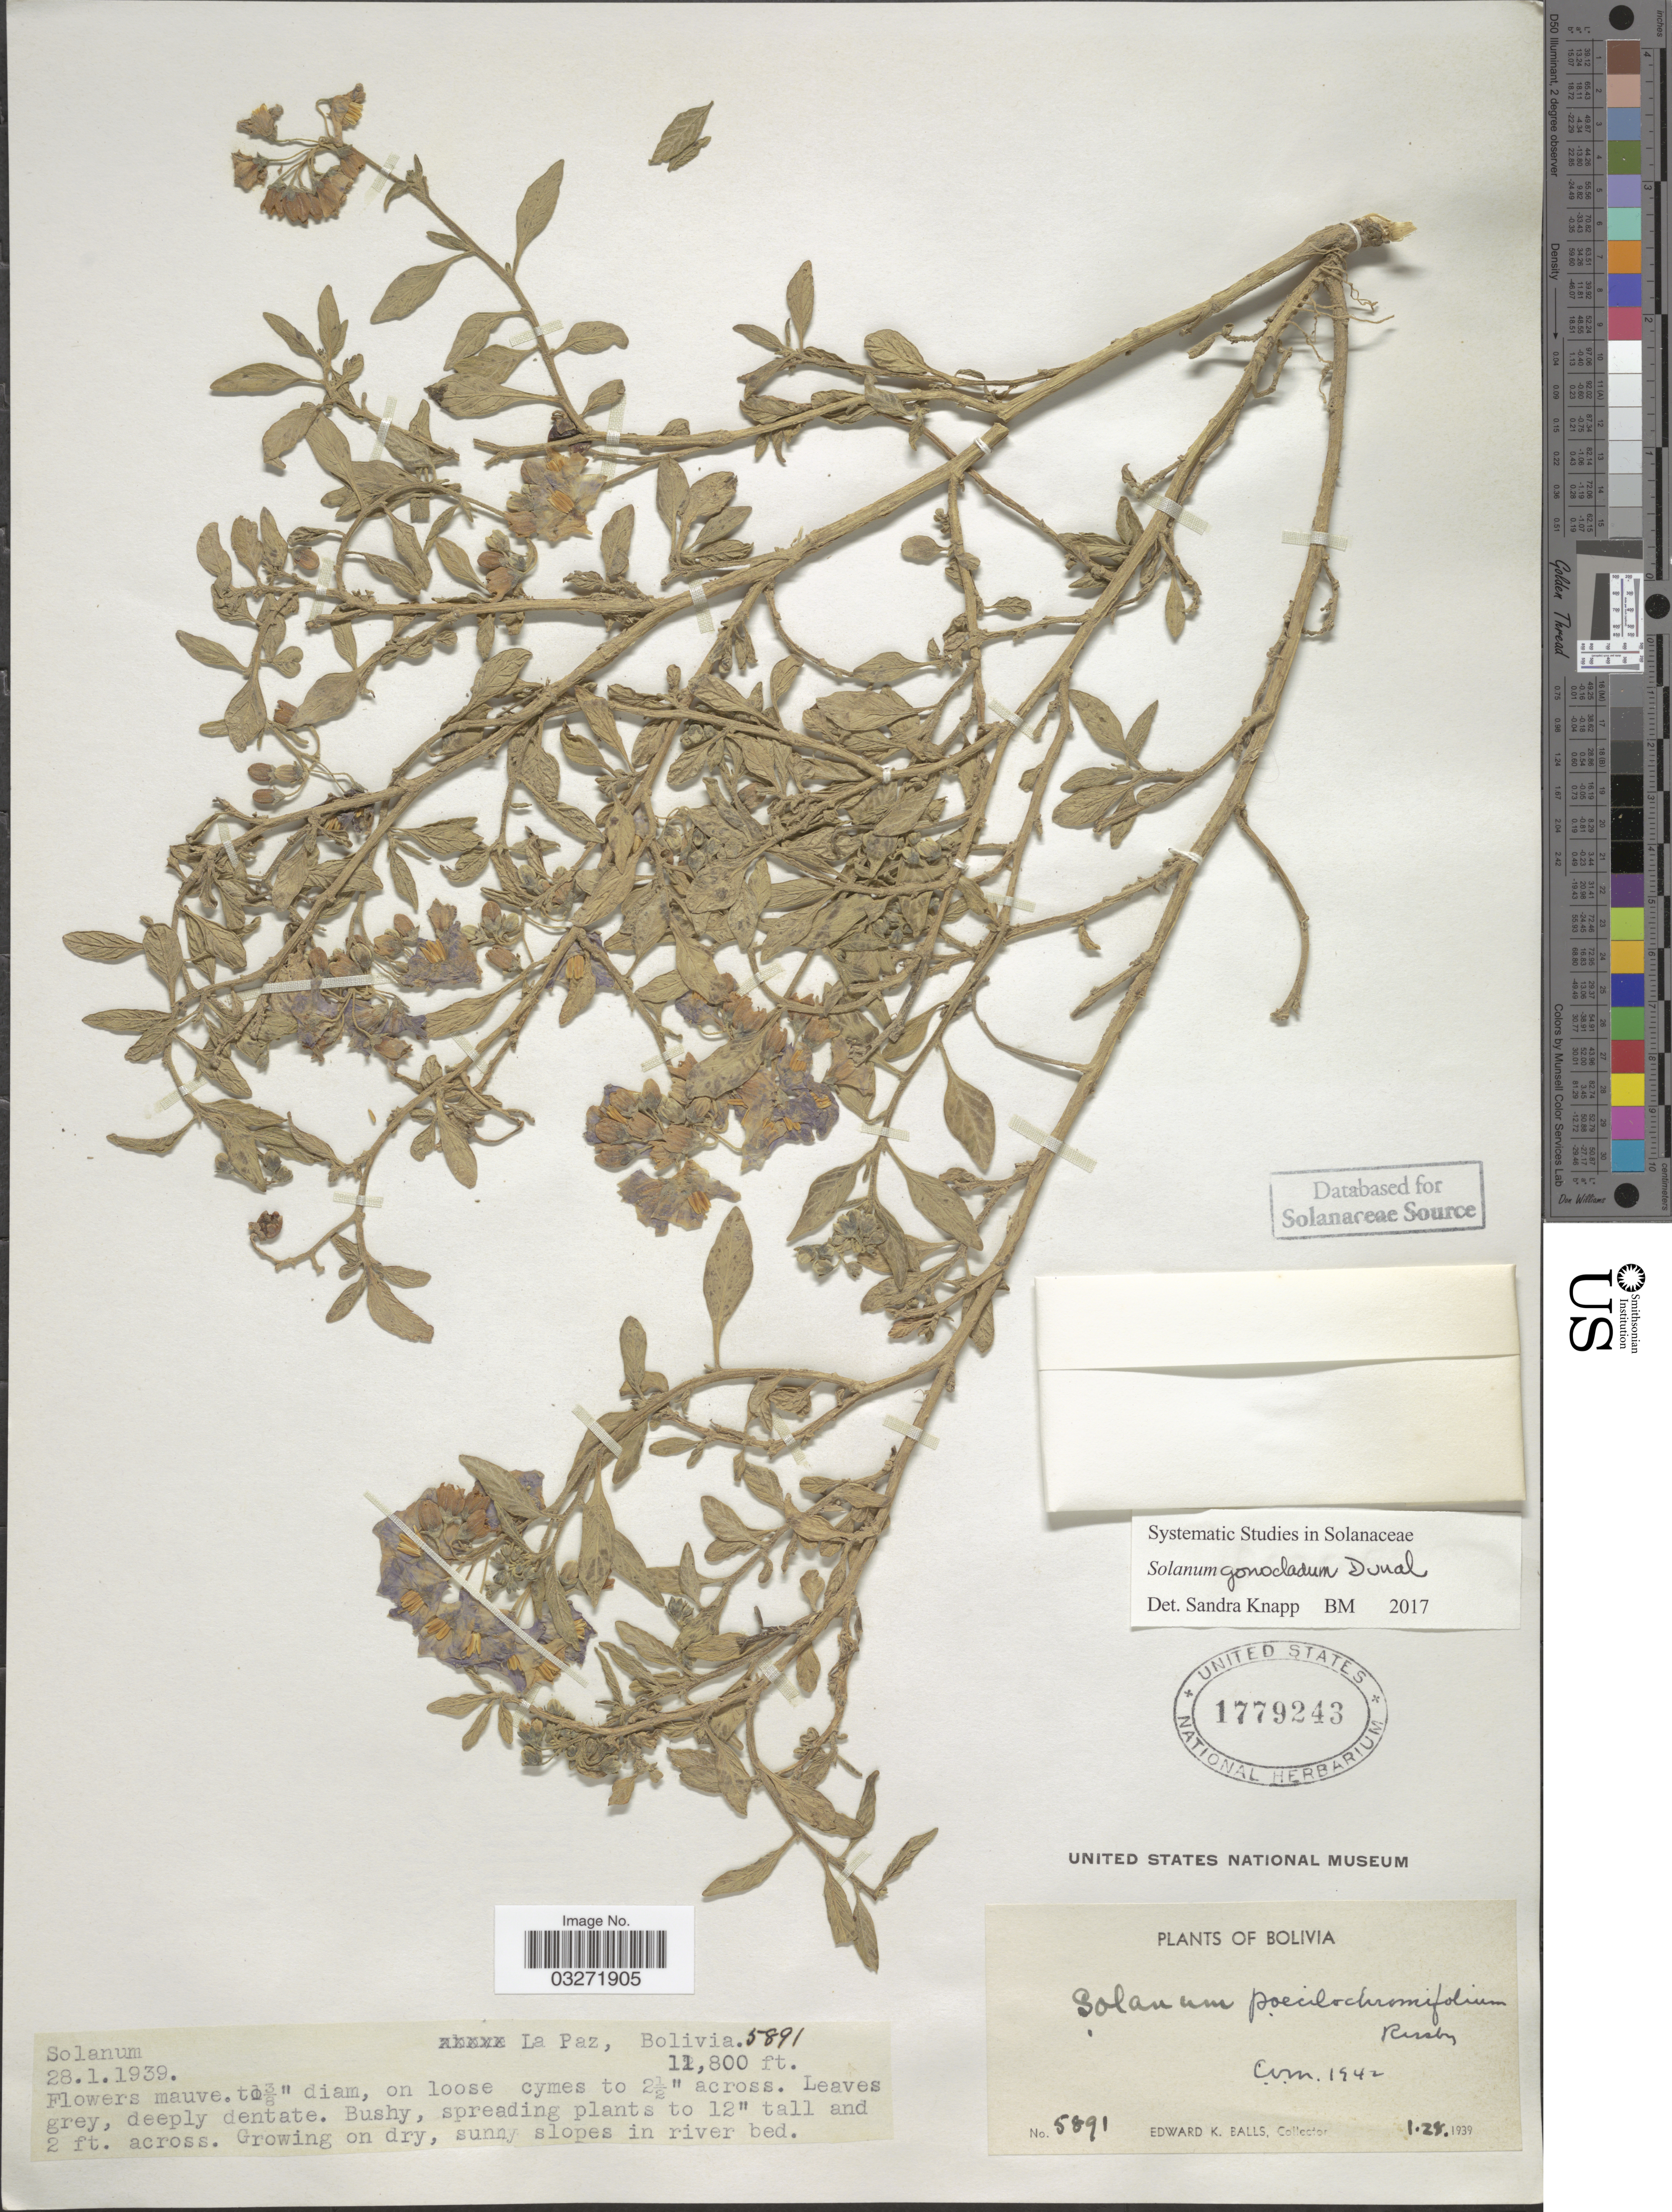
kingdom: Plantae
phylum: Tracheophyta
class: Magnoliopsida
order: Solanales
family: Solanaceae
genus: Solanum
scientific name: Solanum gonocladum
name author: Dunal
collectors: E. K. Balls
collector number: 5891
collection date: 1939-01-28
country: Bolivia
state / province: La Paz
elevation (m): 3597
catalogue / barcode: US 1779243